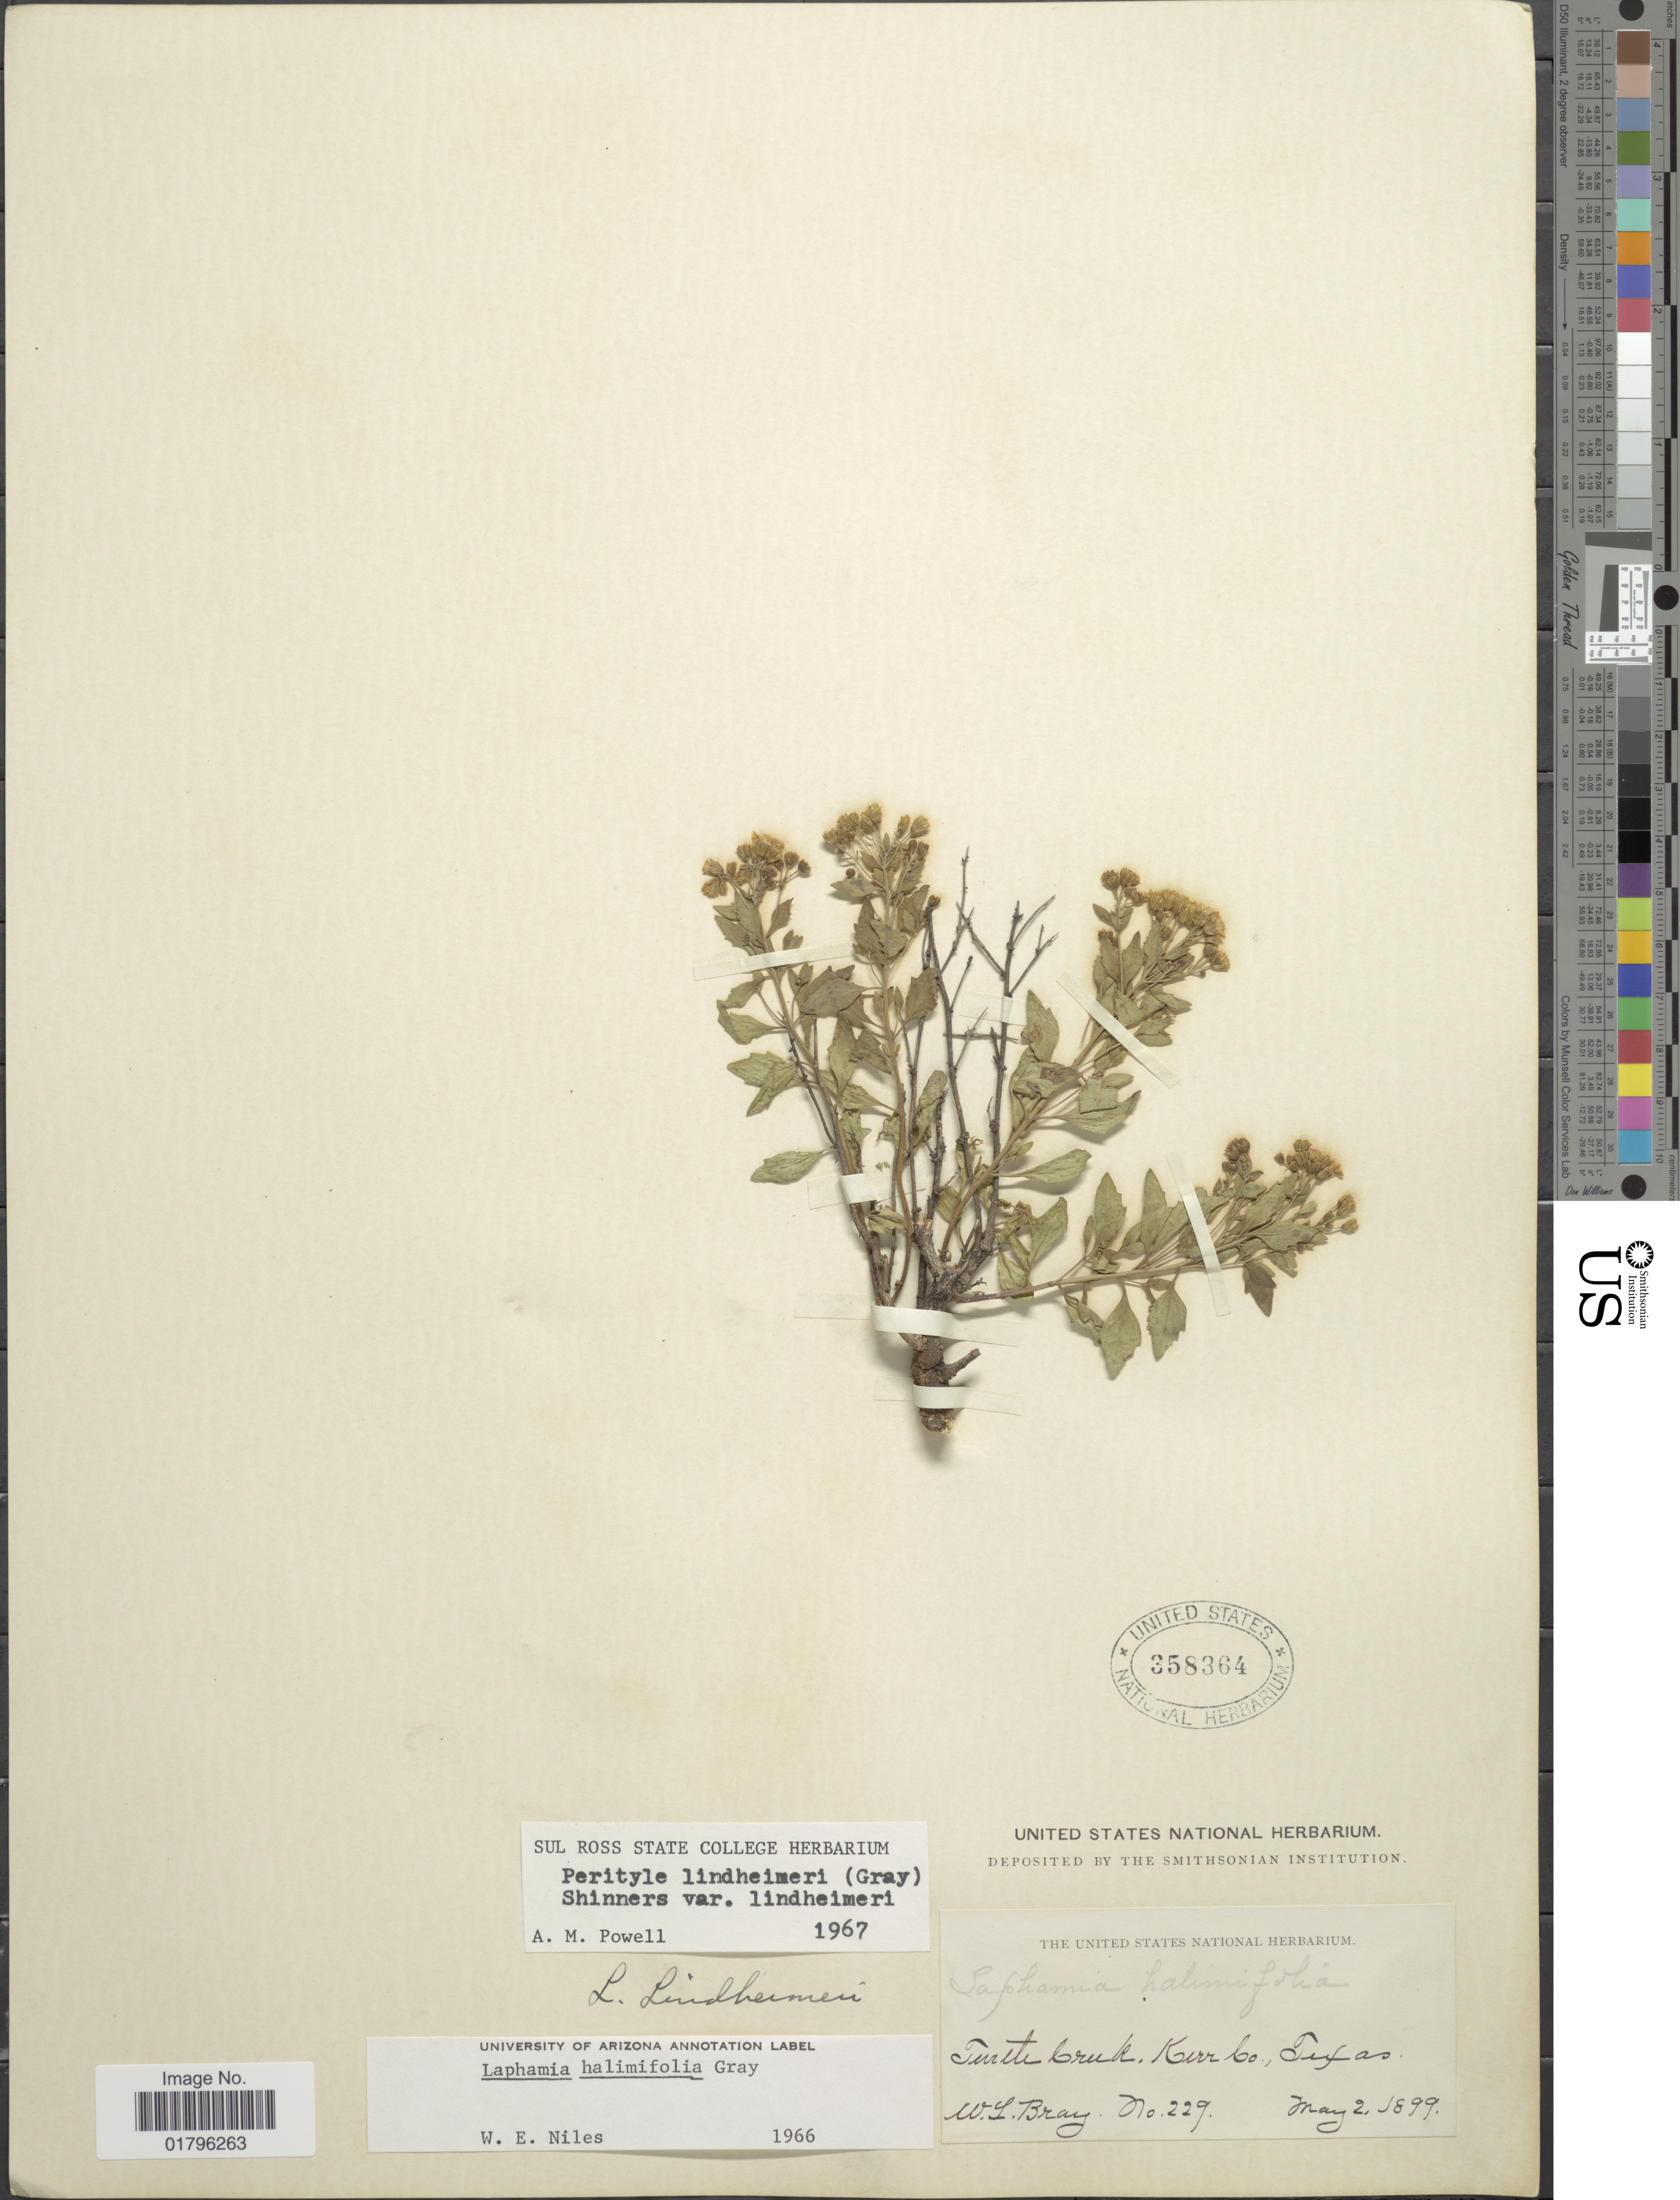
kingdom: Plantae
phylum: Tracheophyta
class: Magnoliopsida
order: Asterales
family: Asteraceae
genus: Perityle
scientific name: Perityle lindheimeri var. lindheimeri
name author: (A. Gray) Shinners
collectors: W. L. Bray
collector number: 229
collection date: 1899-05-02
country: United States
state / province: Texas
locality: Turtle Creek, Kerr Co.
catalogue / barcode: US 358364